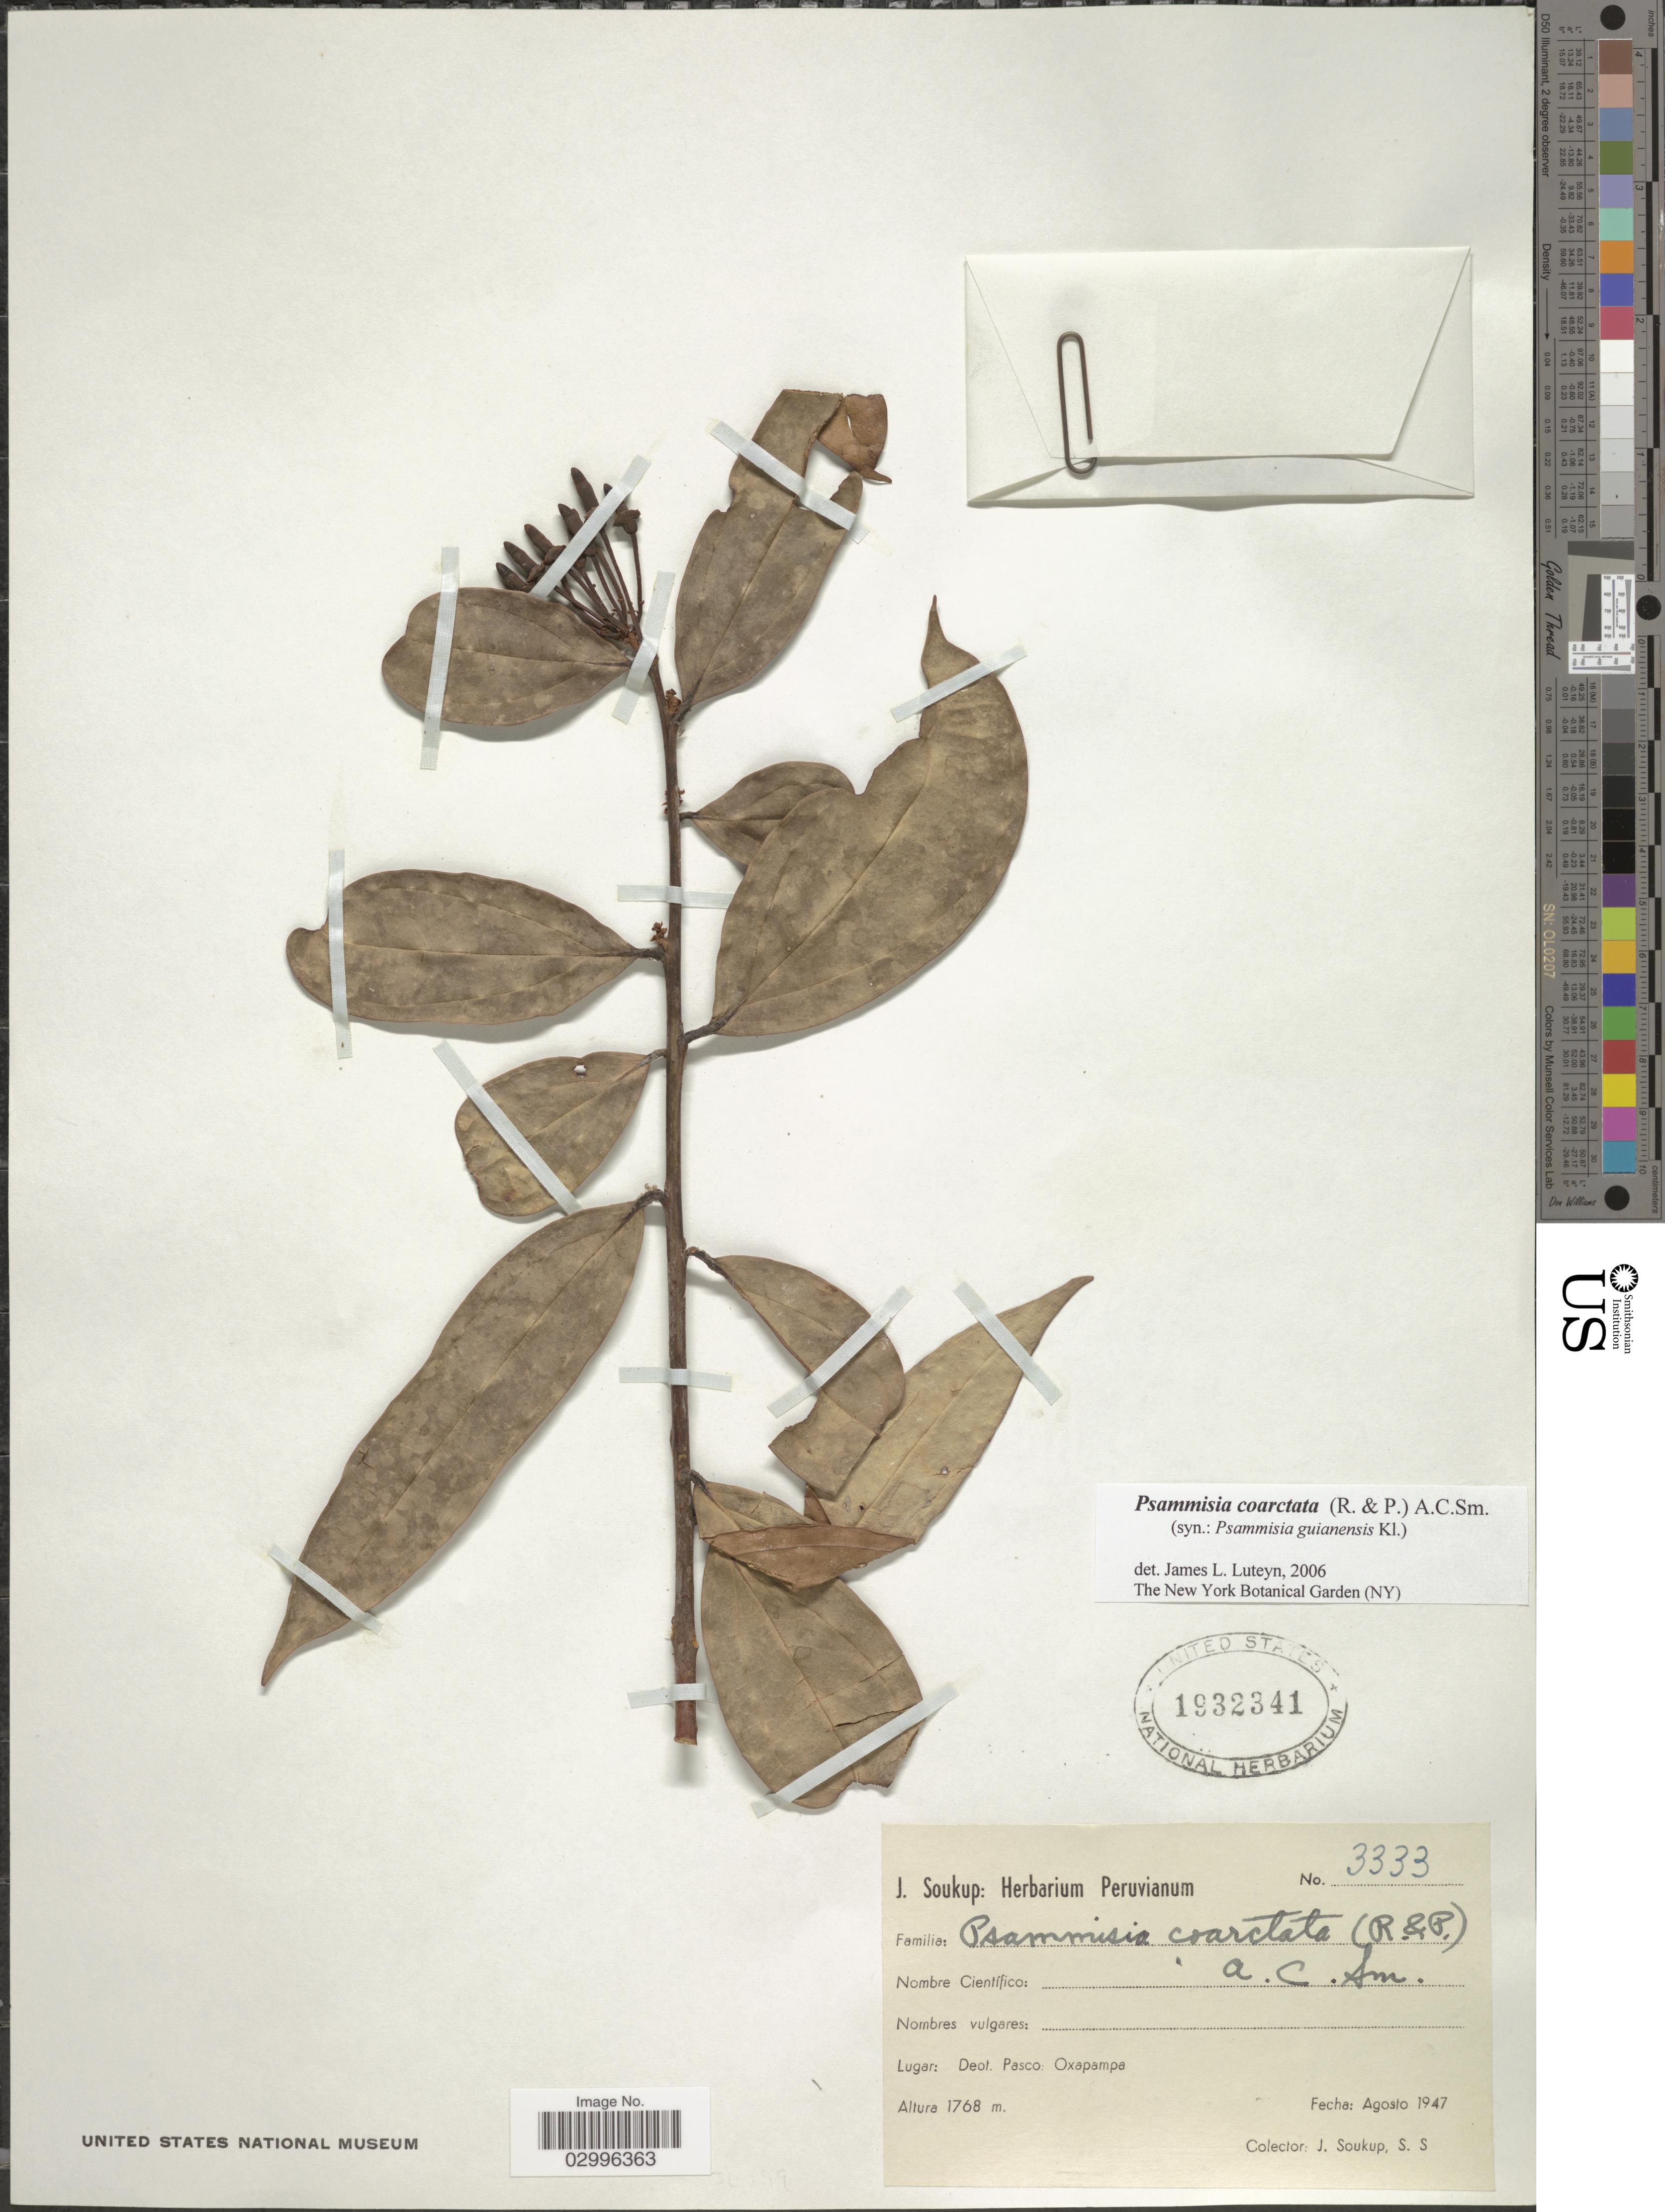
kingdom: Plantae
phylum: Tracheophyta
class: Magnoliopsida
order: Ericales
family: Ericaceae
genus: Psammisia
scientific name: Psammisia coarctata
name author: (Ruiz & Pav.) A.C. Sm.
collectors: J. Soukup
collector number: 3333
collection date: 1947-08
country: Peru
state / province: Pasco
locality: Deot. Pasco: Oxapampa.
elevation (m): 1768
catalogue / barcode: US 1932341